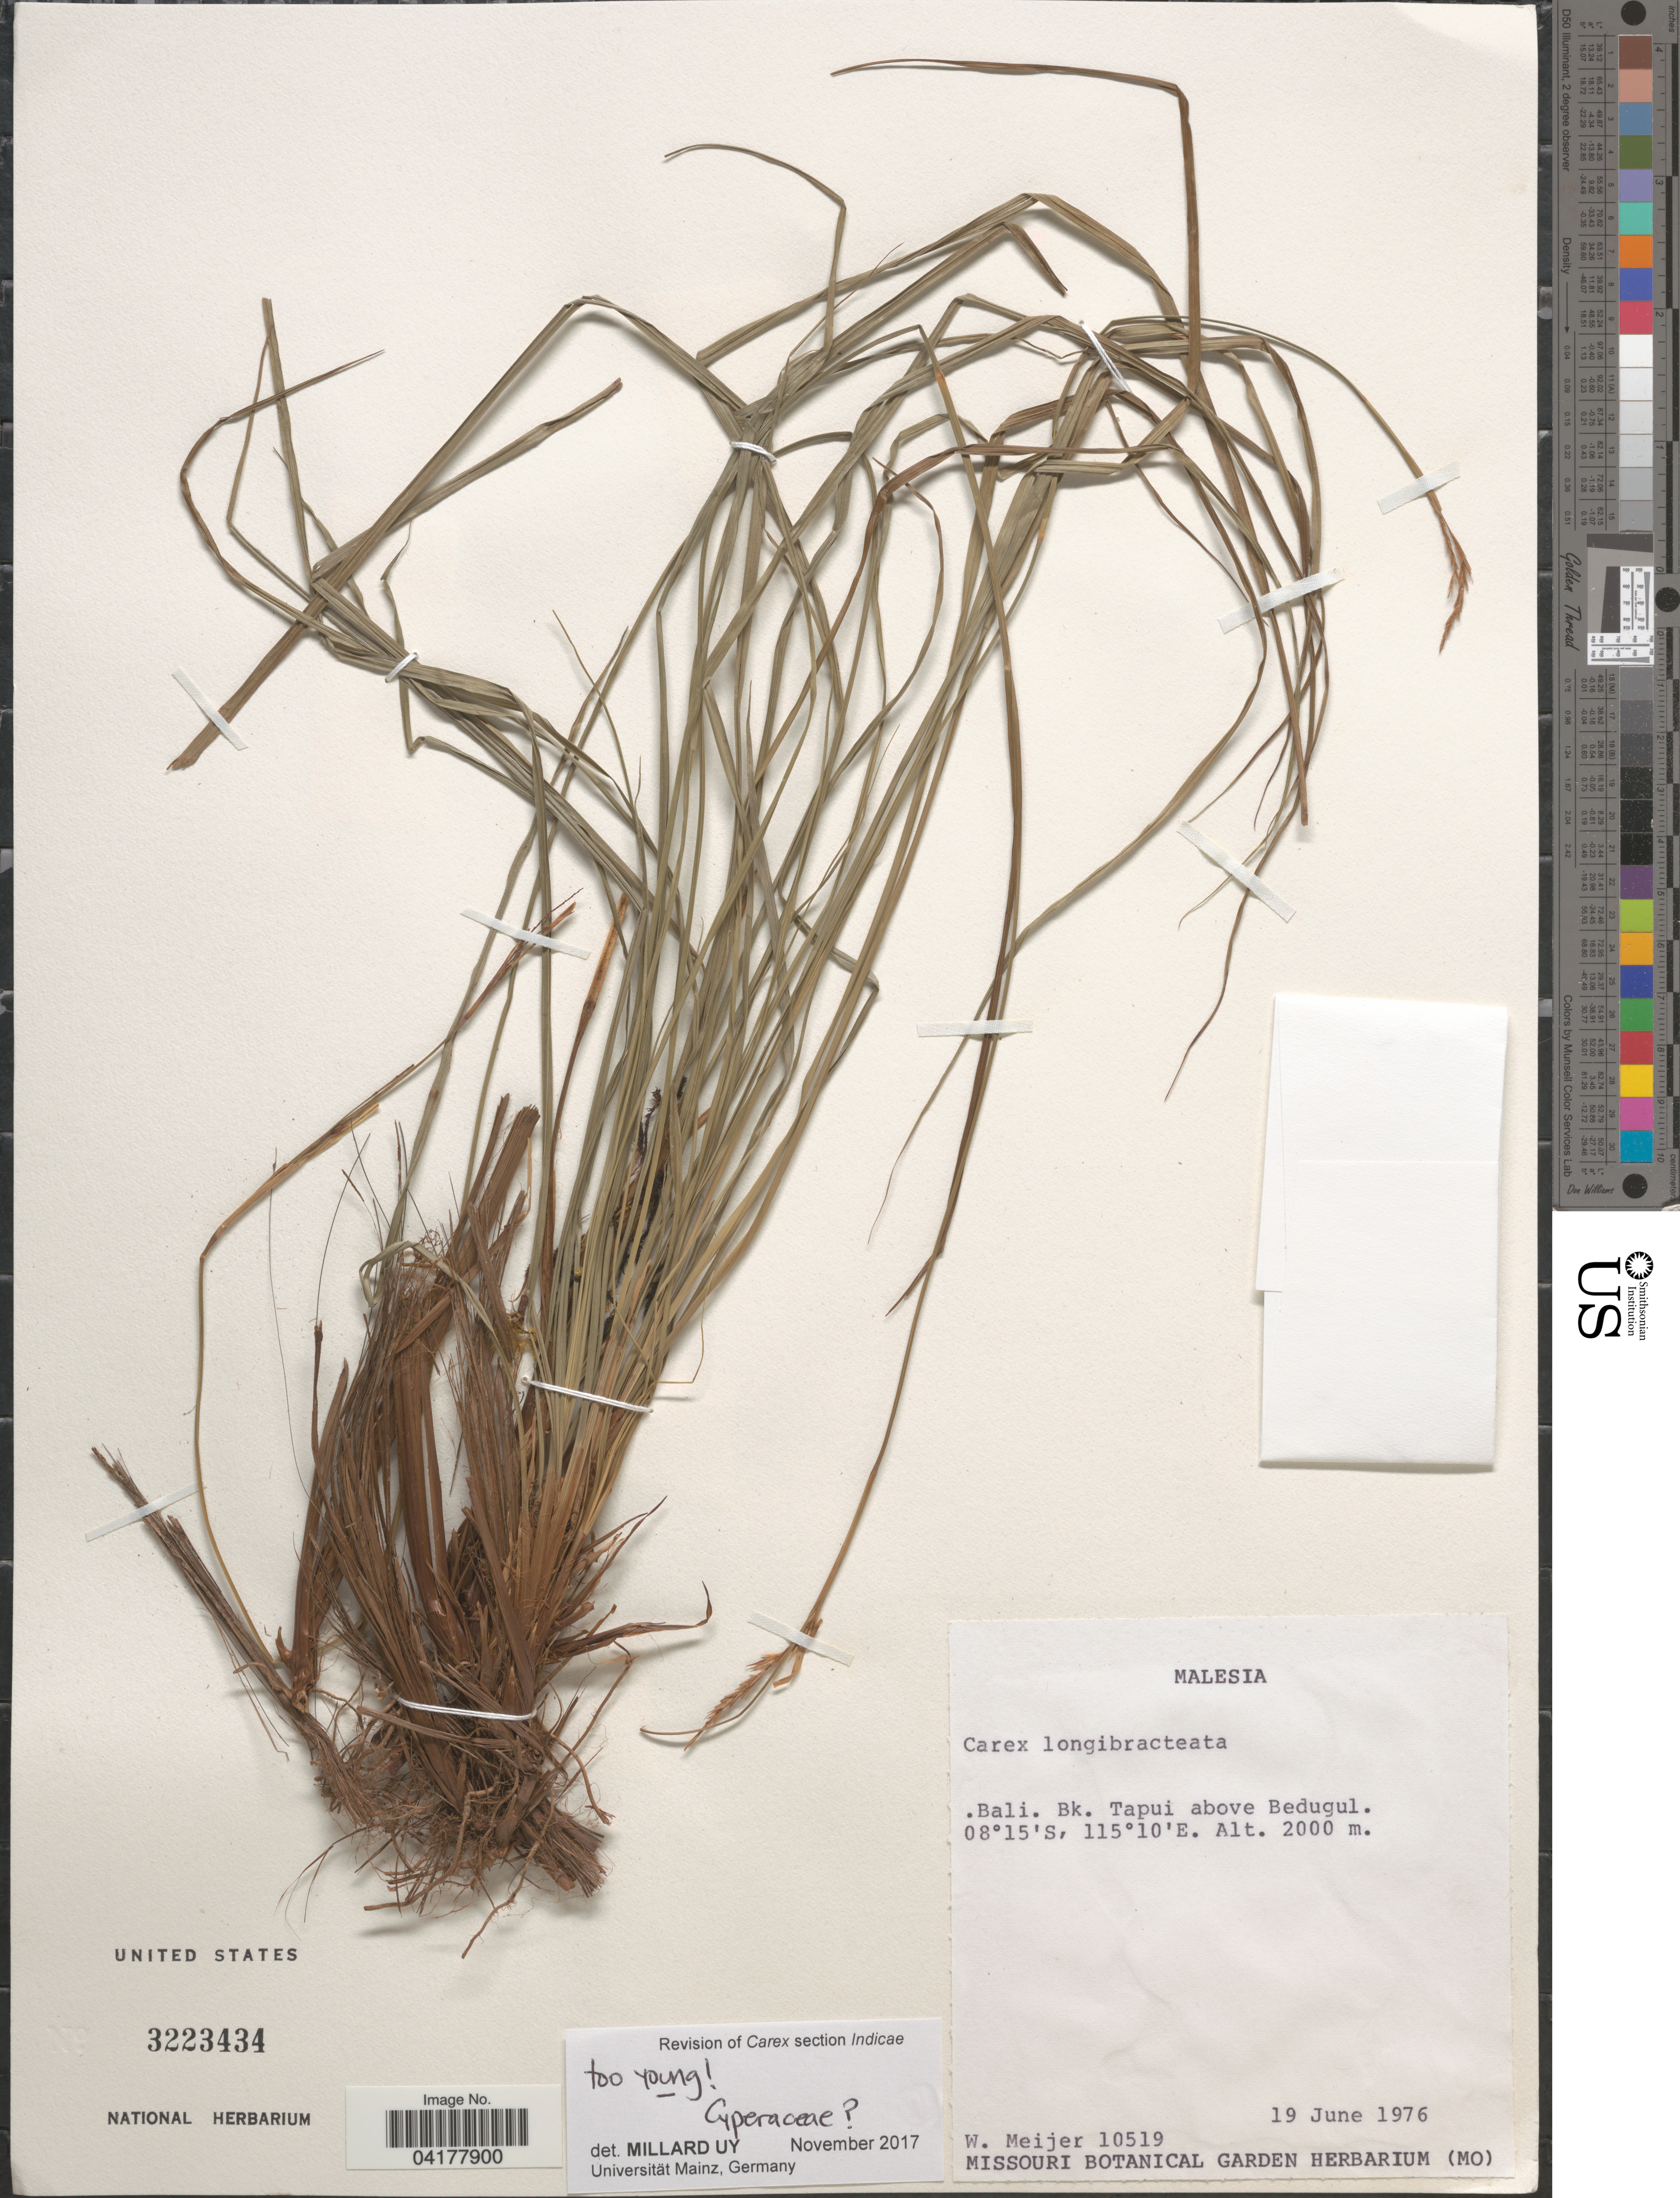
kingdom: Plantae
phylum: Tracheophyta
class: Liliopsida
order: Poales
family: Cyperaceae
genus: Carex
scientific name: Carex sp.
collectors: W. Meijer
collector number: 10519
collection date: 1976-06-19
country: Malaysia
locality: Malesia. Bali. Bk. Tapui above Bedugul.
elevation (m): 2000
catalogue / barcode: US 3223434